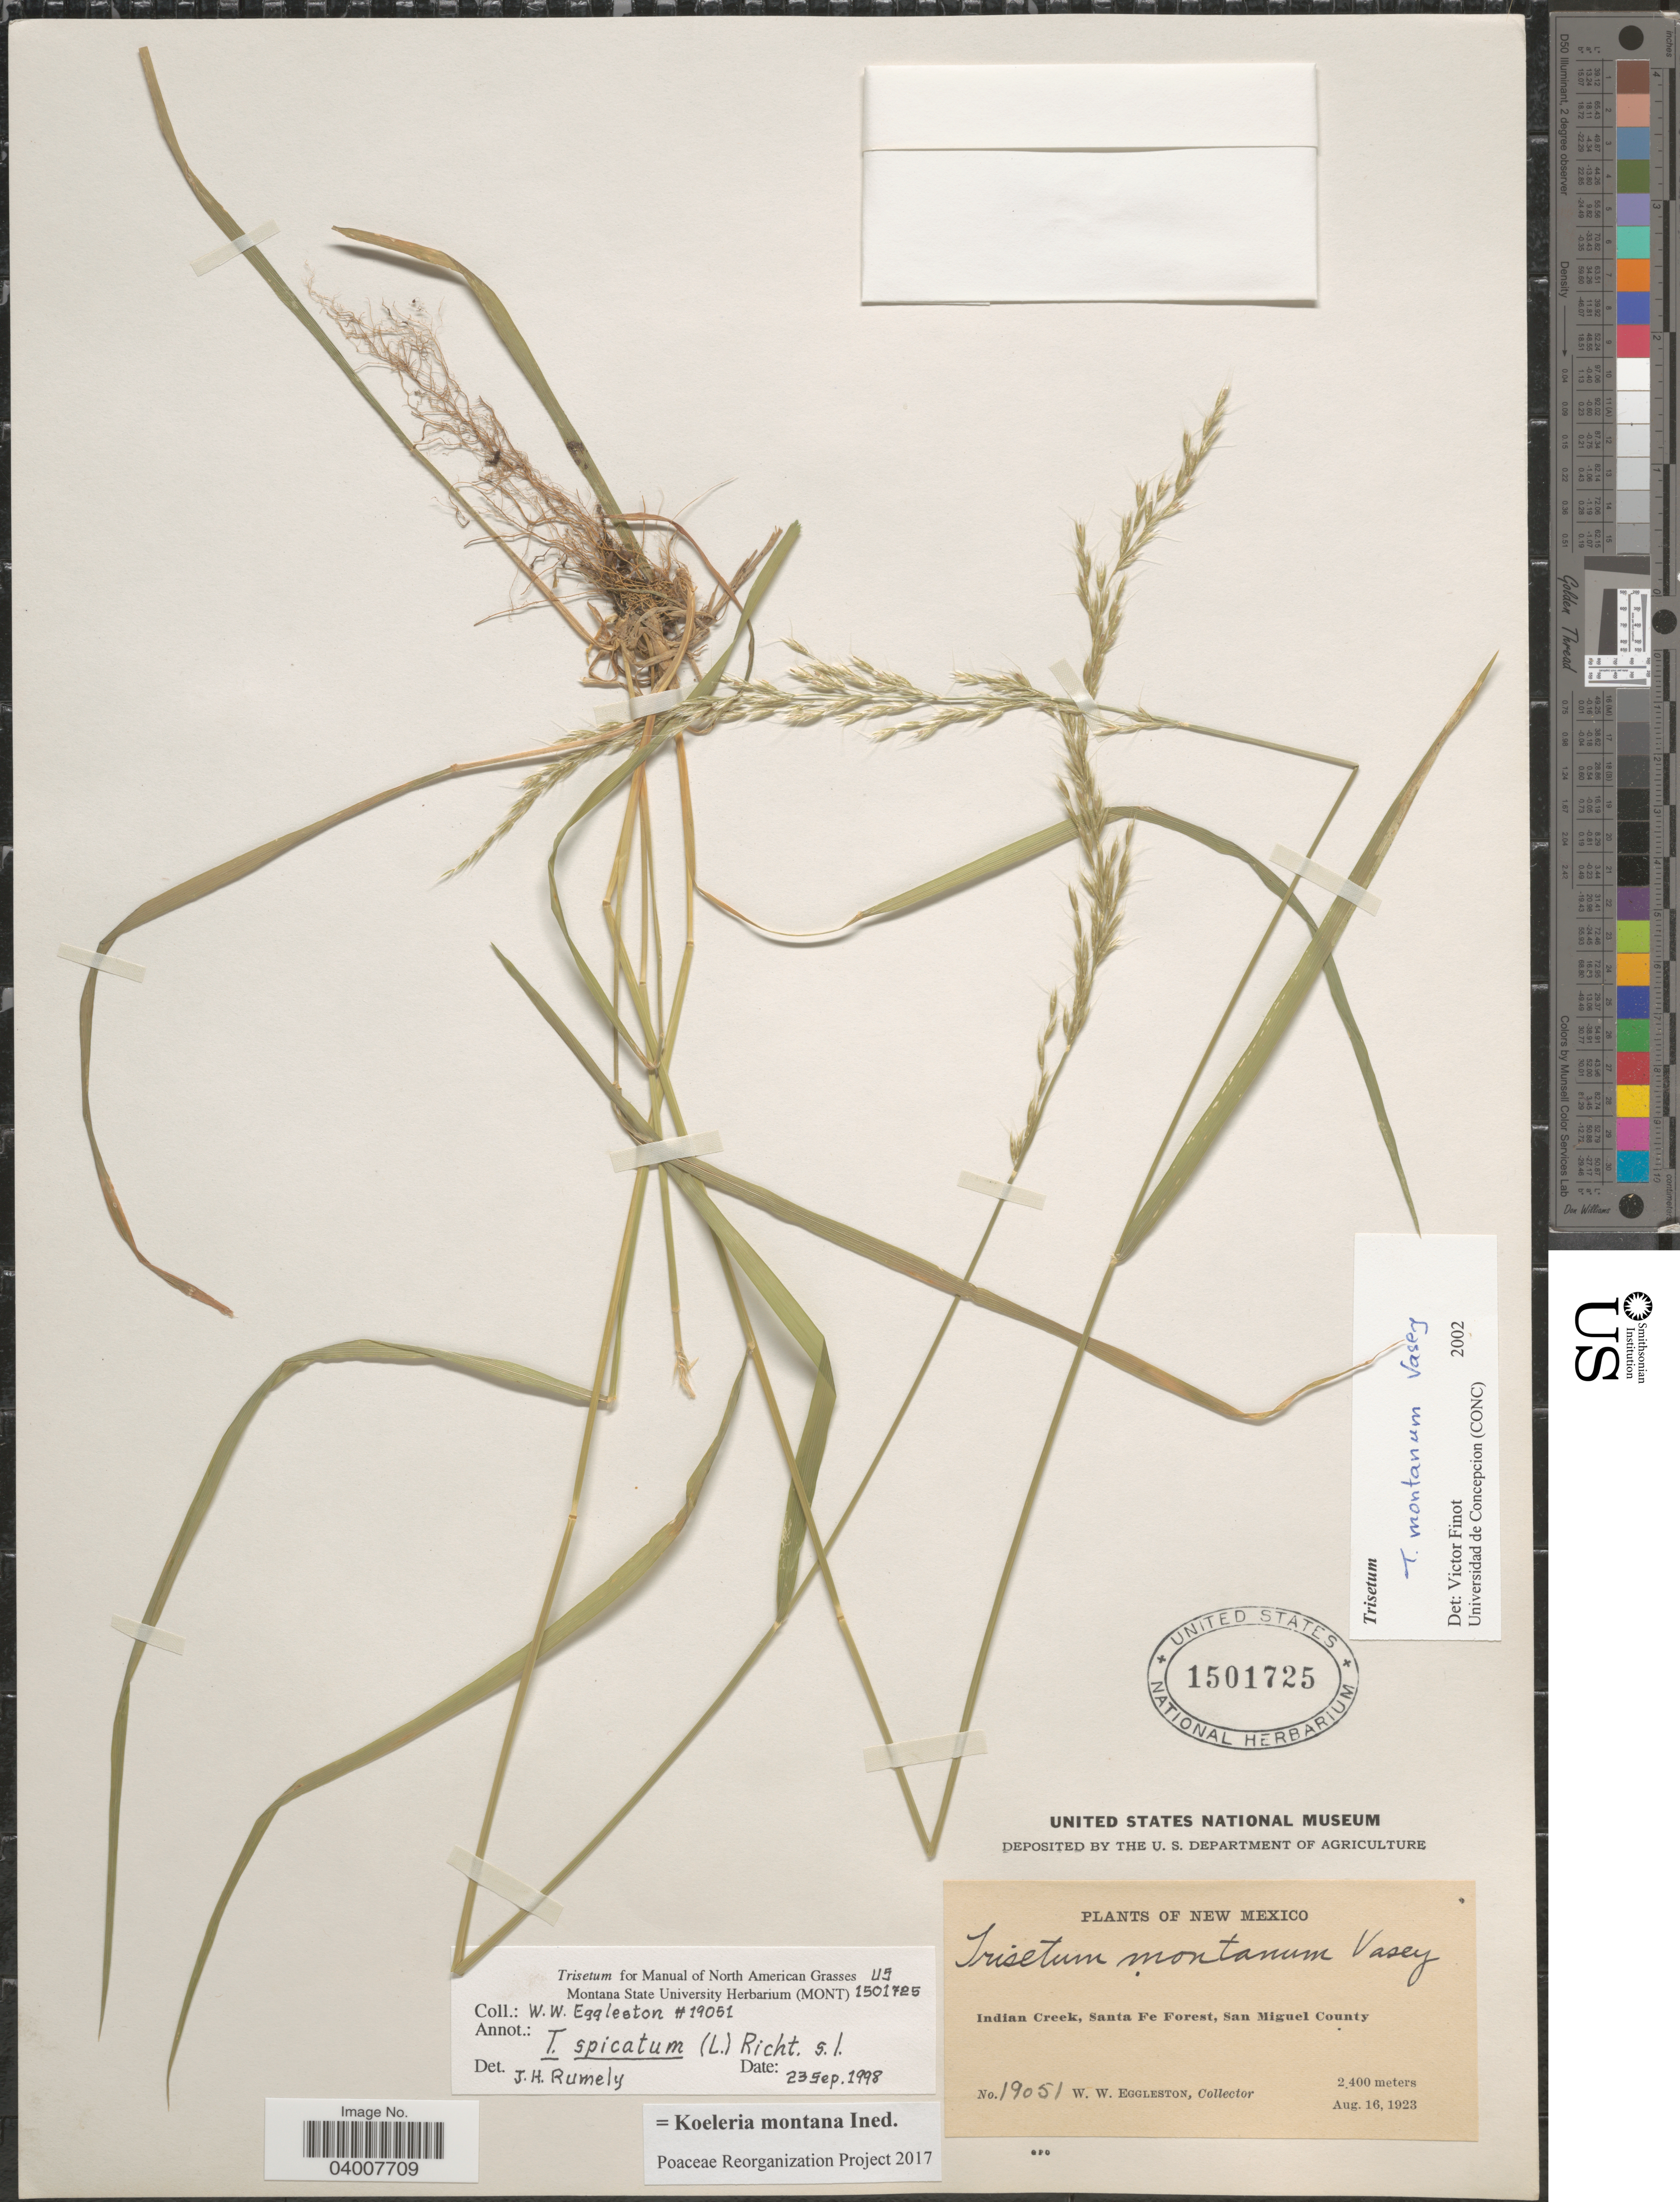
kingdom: Plantae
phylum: Tracheophyta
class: Liliopsida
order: Poales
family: Poaceae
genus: Koeleria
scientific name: Koeleria montana ined.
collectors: W. W. Eggleston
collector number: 19051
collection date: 1923-08-16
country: United States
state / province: New Mexico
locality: Indian Creek, Santa Fe Forest, San Miguel County.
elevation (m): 2400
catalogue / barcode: US 1501725